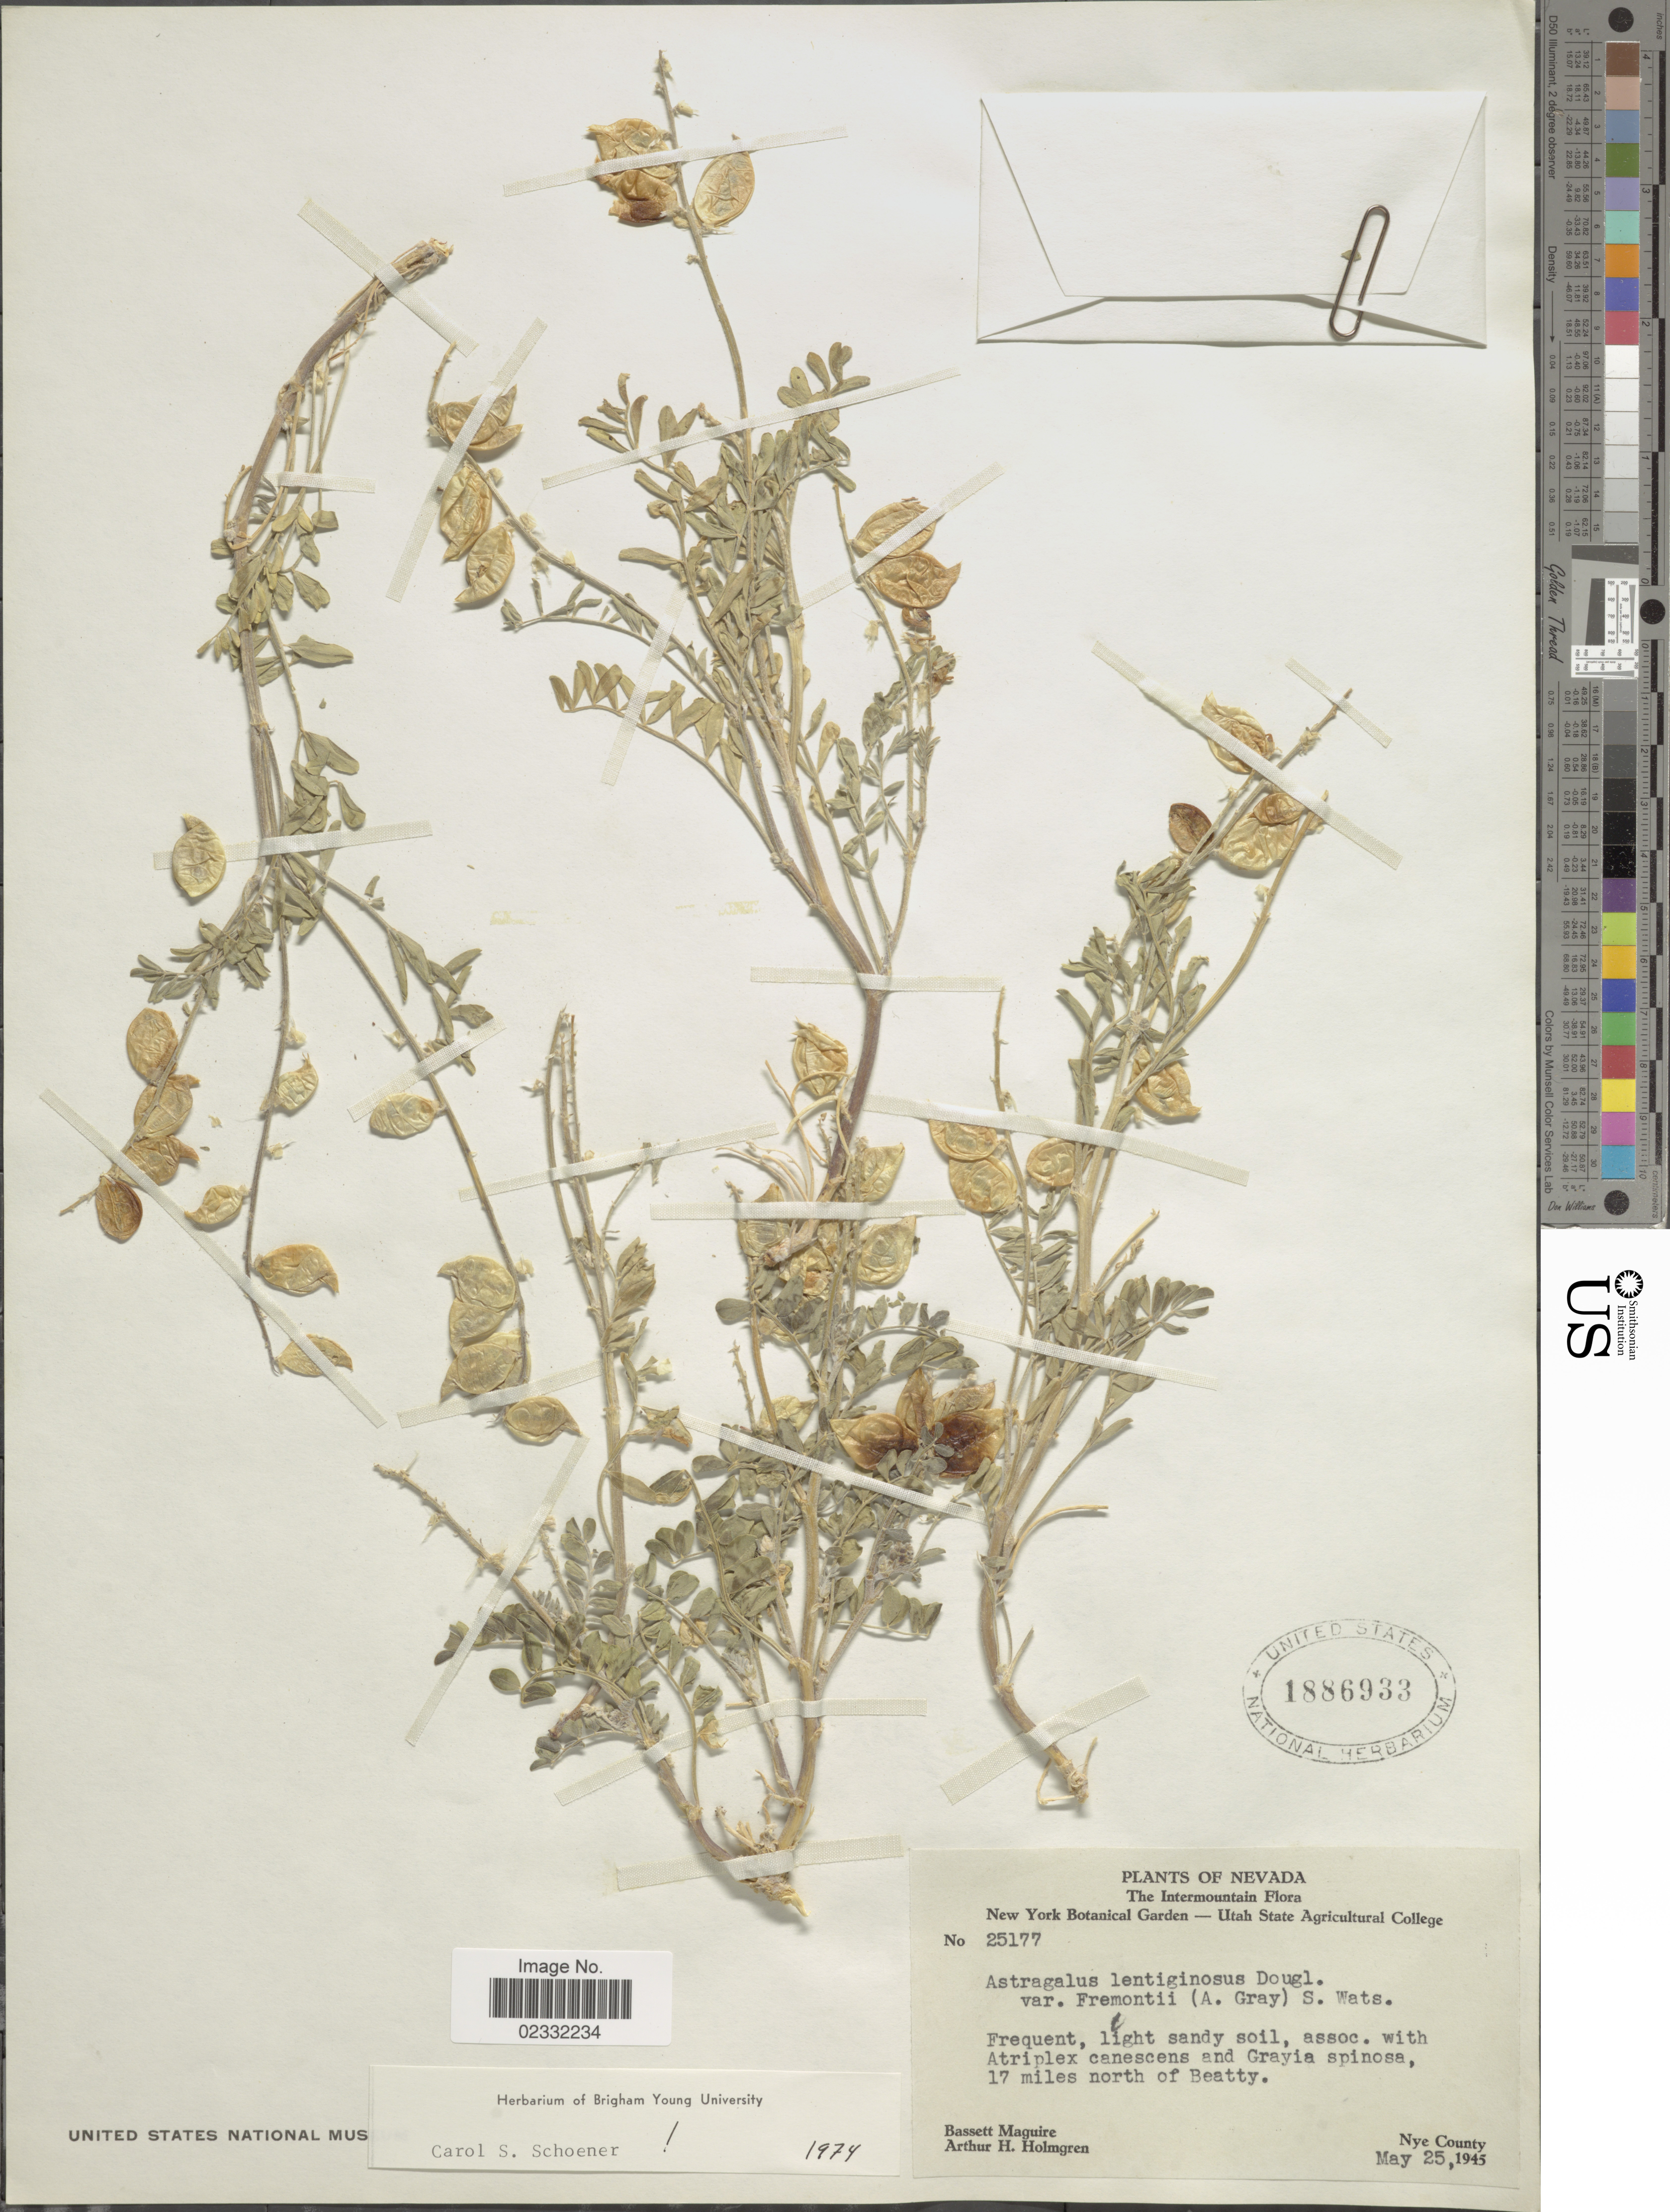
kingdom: Plantae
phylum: Tracheophyta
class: Magnoliopsida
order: Fabales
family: Fabaceae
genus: Astragalus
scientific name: Astragalus lentiginosus var. fremontii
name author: (A. Gray ex Torr.) S. Watson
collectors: B. Maguire & A. H. Holmgren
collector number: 25177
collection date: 1945-05-25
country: United States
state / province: Nevada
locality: The Intermountain, 17 miles north of Beatty, Nye County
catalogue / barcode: US 1886933